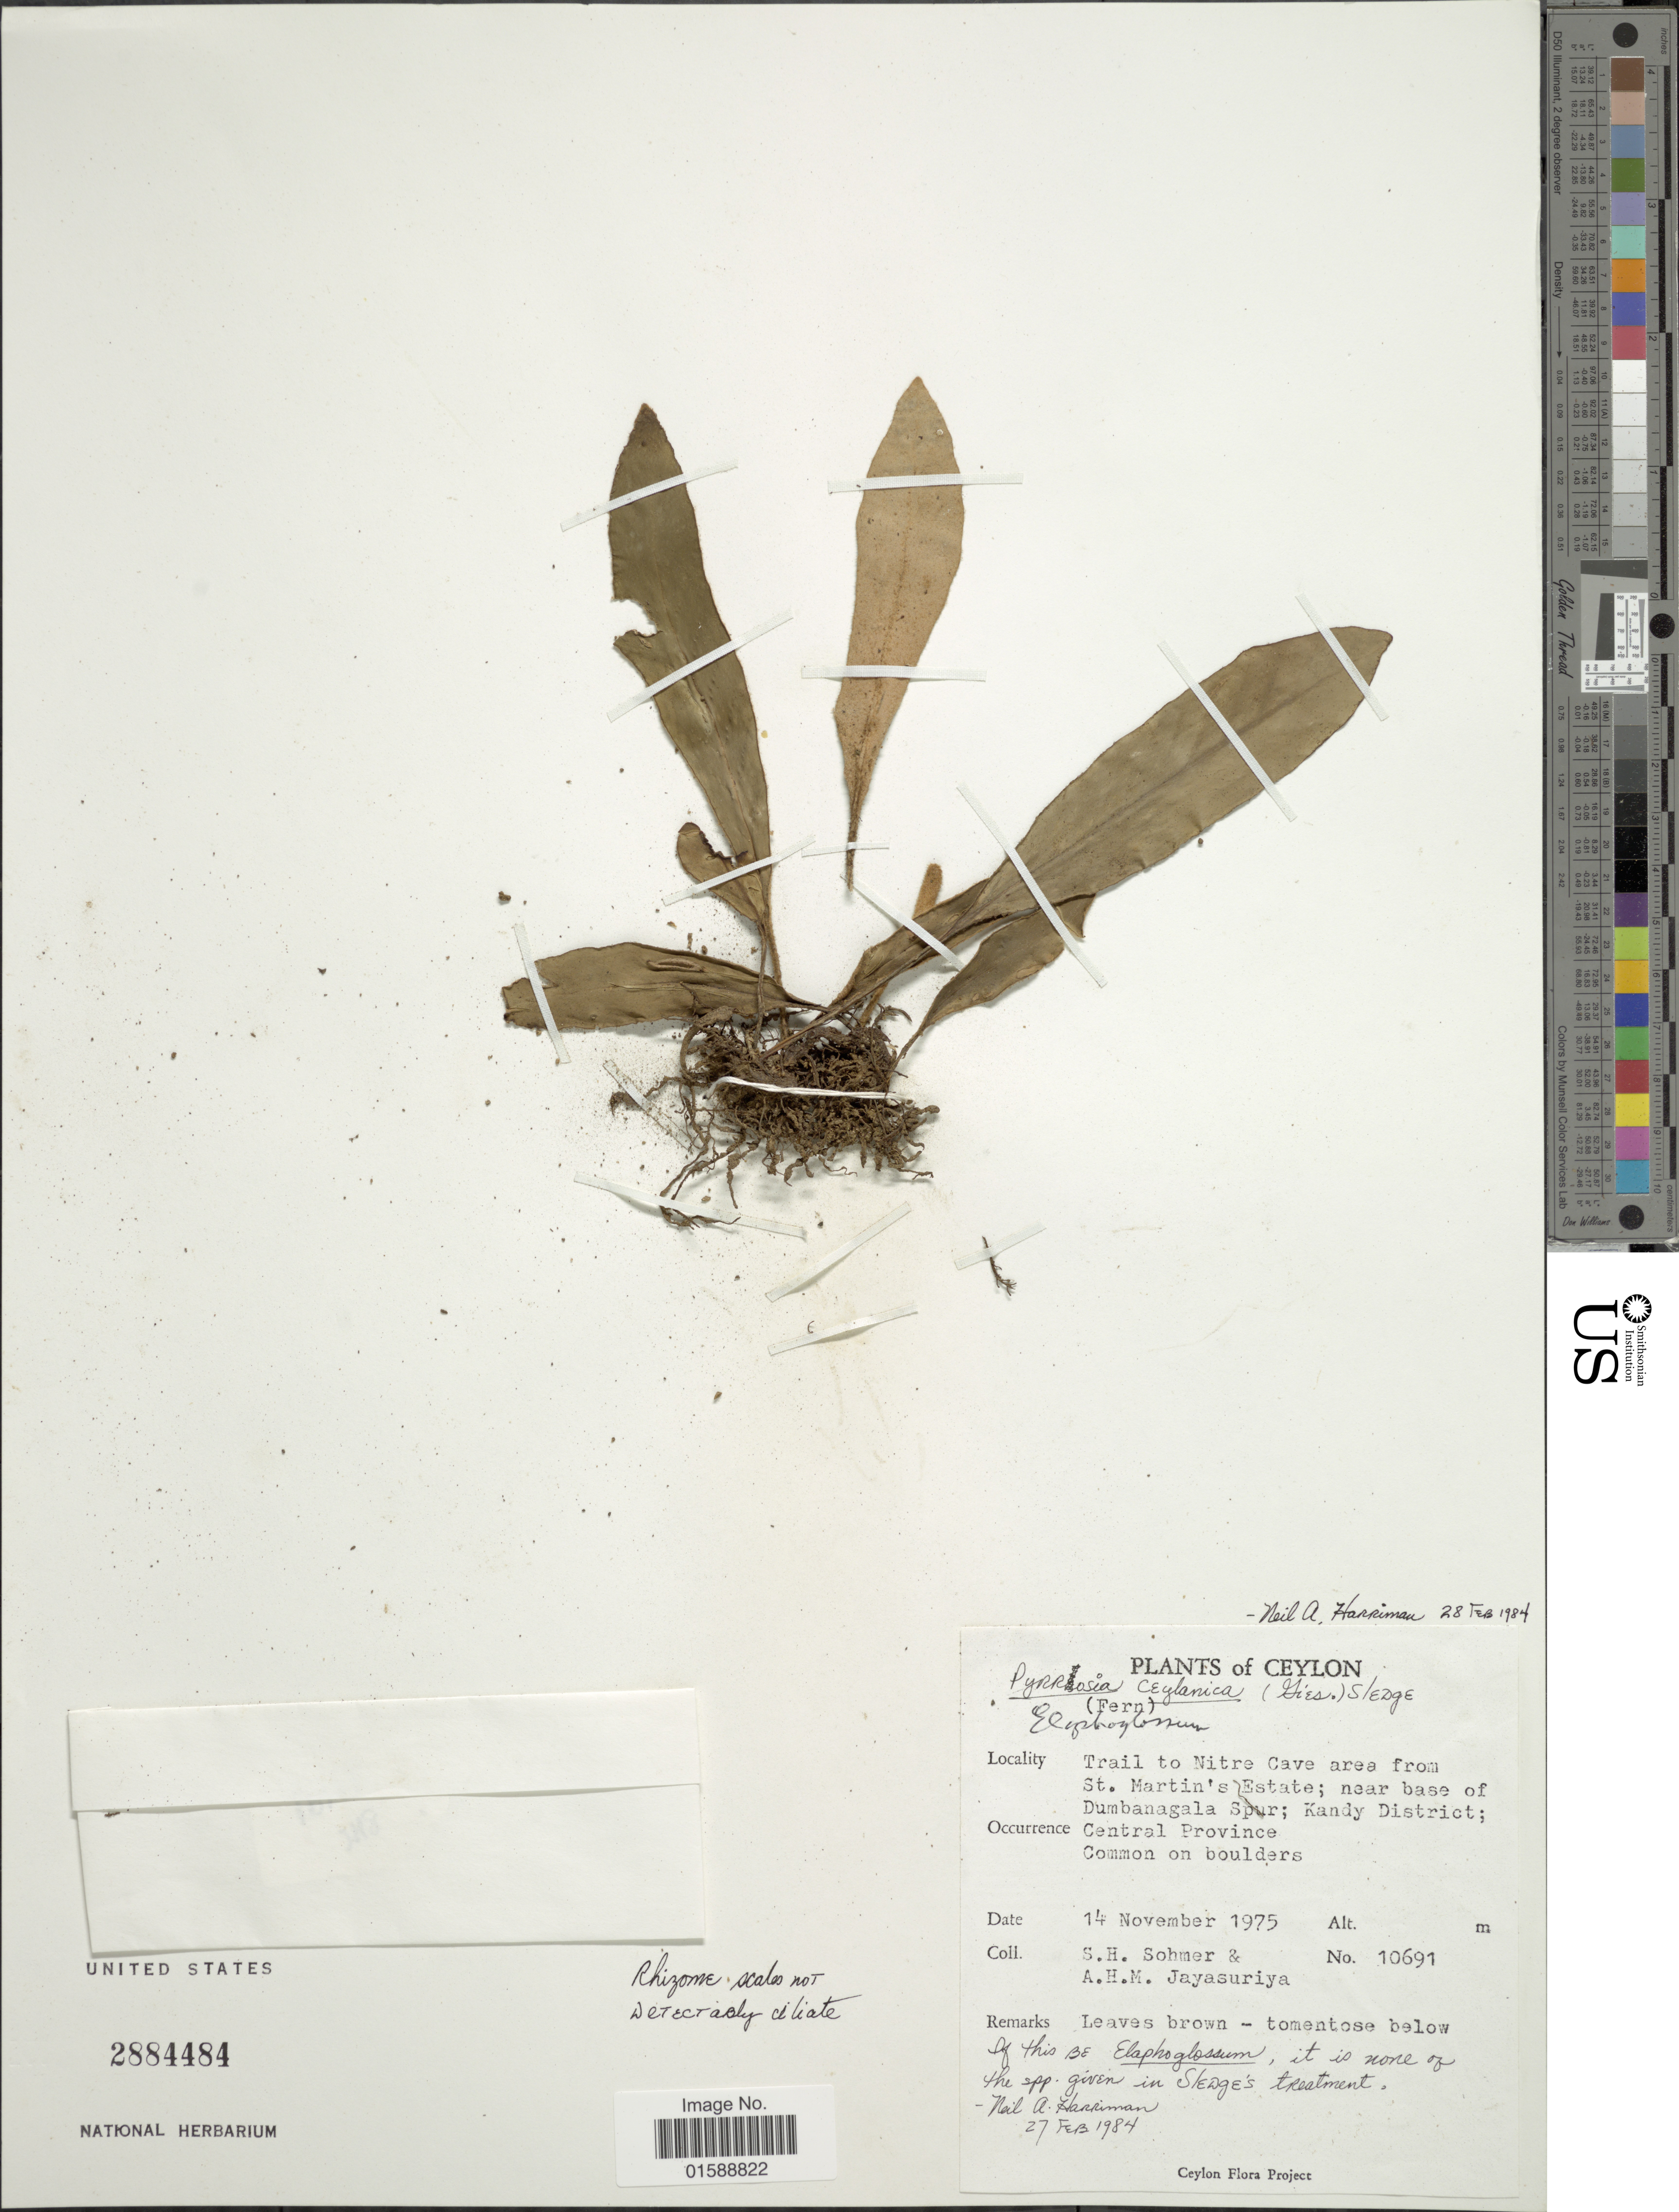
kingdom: Plantae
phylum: Tracheophyta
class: Polypodiopsida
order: Polypodiales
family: Polypodiaceae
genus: Pyrrosia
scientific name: Pyrrosia ceylanica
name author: (Giesenh.) Sledge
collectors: S. H. Sohmer & A. H. Jayasuriya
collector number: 10691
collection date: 1975-11-14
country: Sri Lanka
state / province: Central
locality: Ceylon. Trail to Nitre Cave area from St. Martin's Estate; near base of Dumbanagala Spur; Kandy District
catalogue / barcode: US 2884484